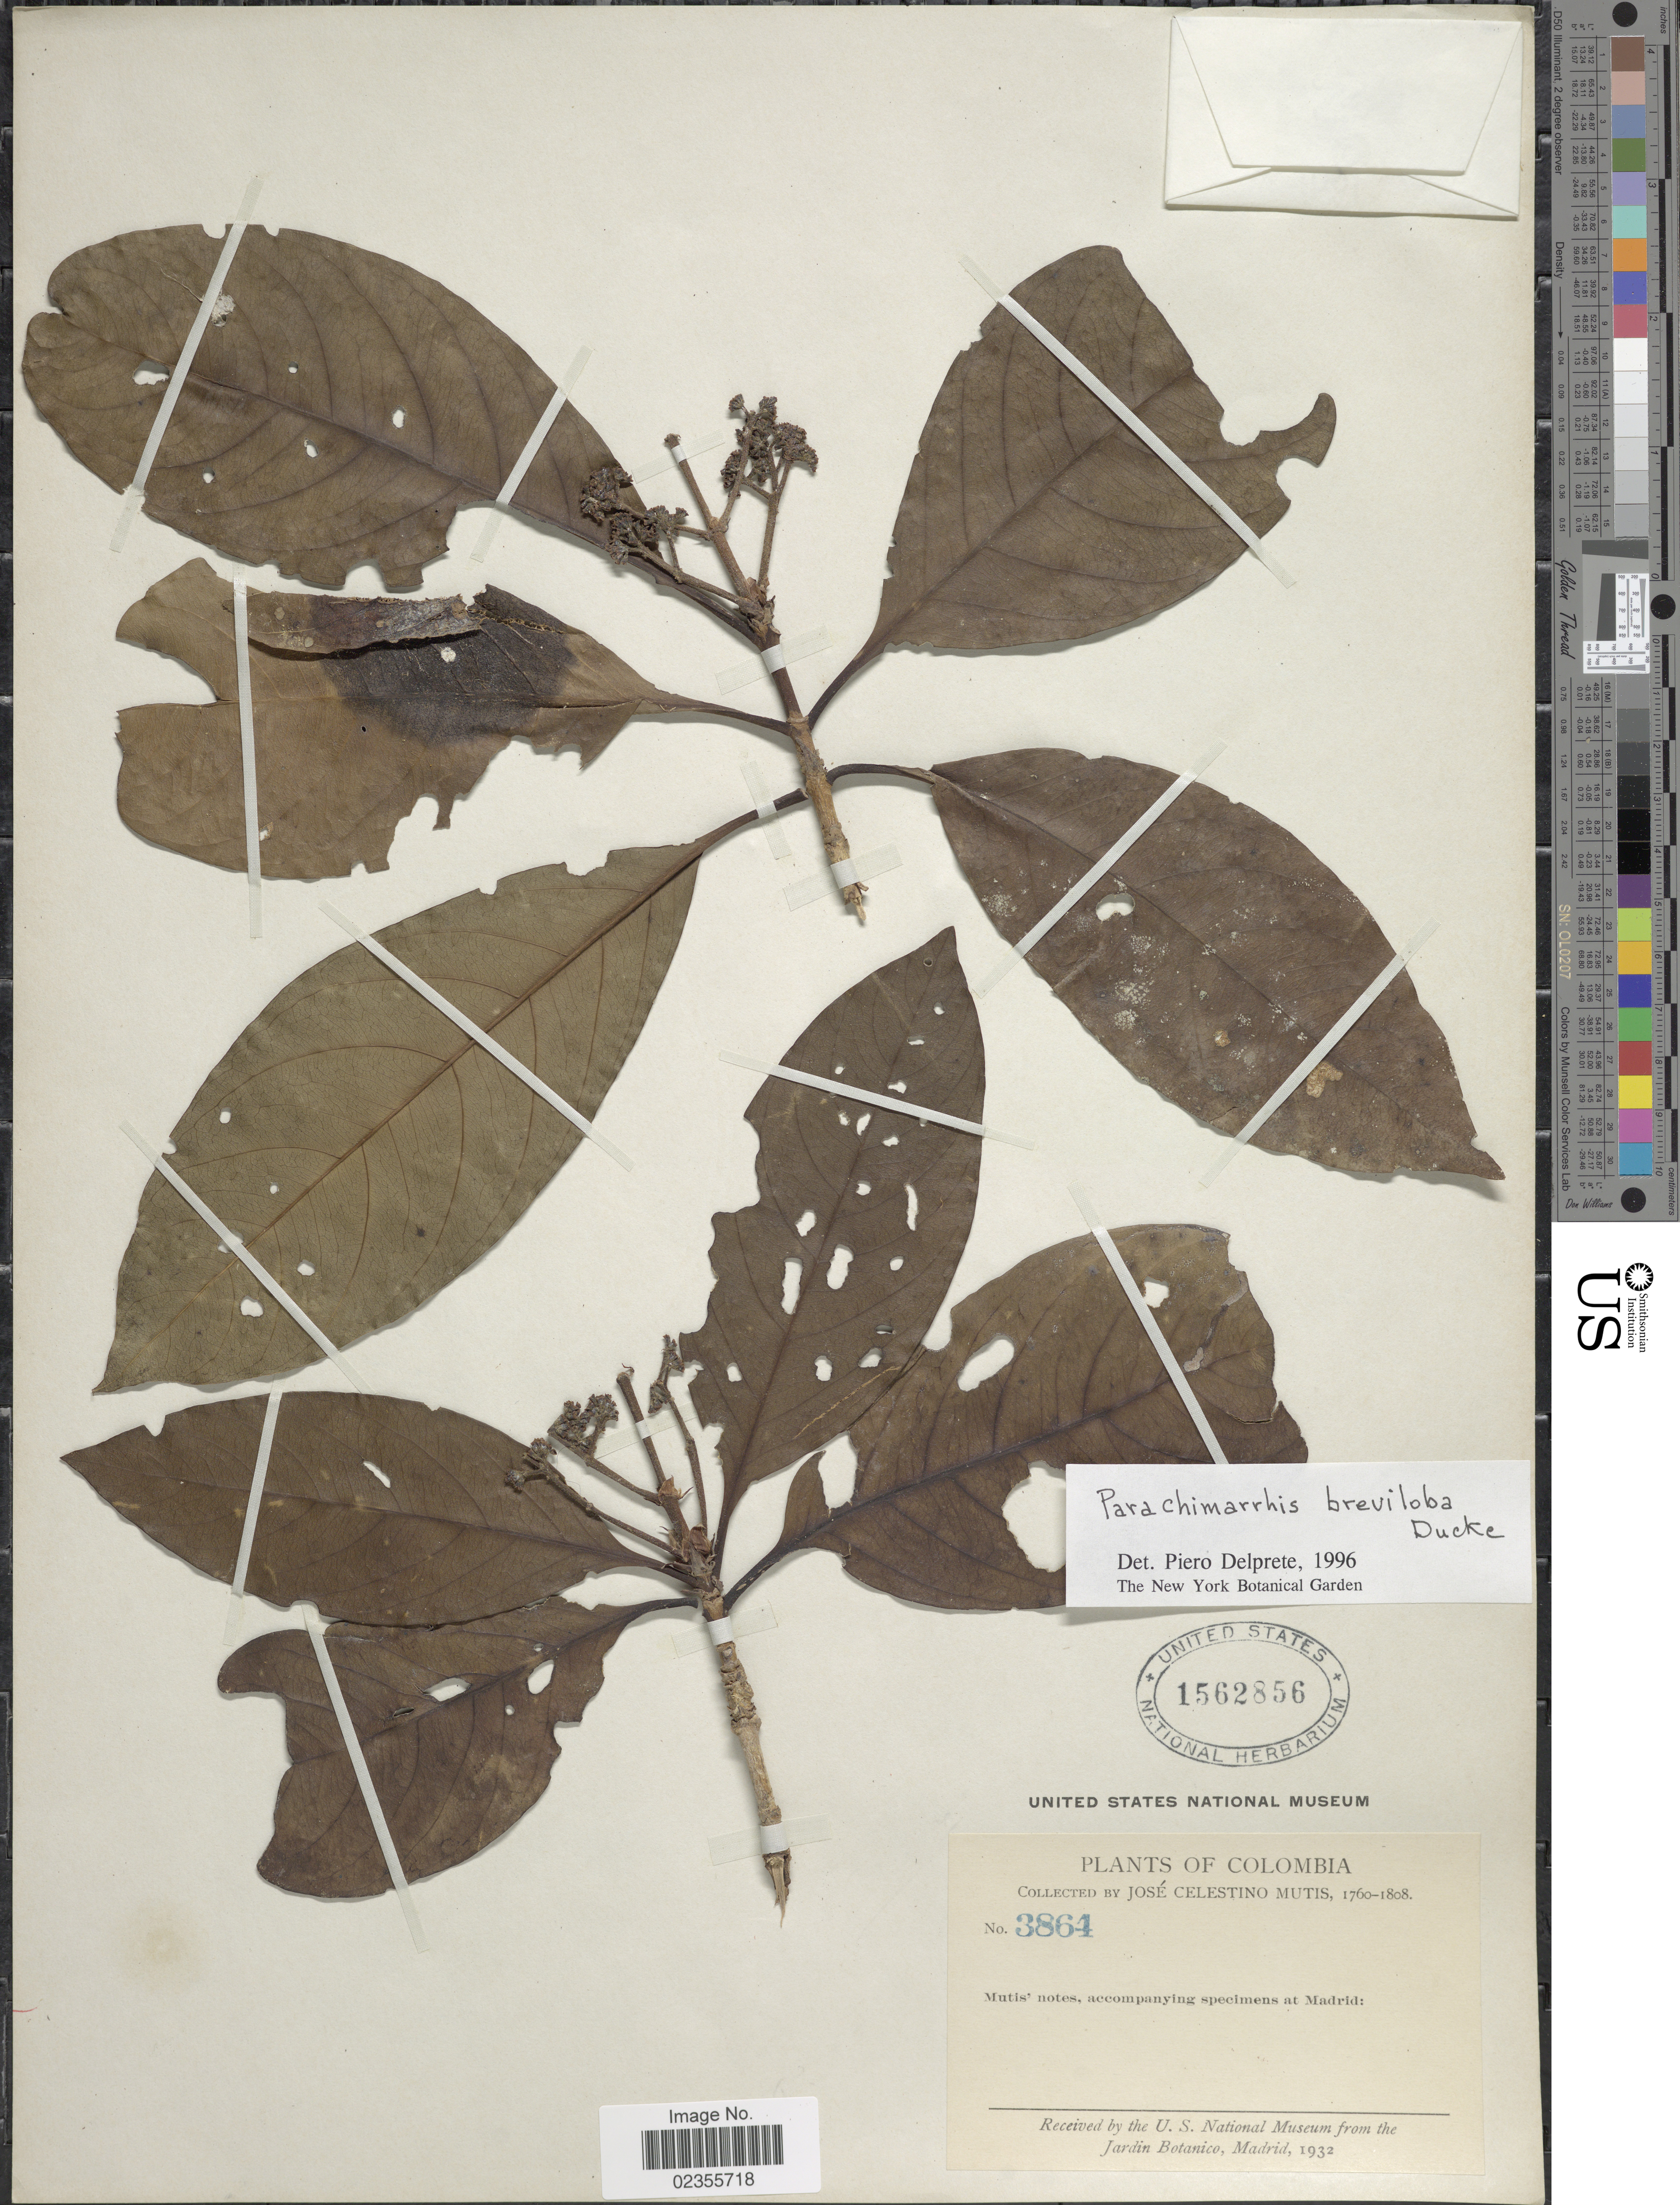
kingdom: Plantae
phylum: Tracheophyta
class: Magnoliopsida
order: Gentianales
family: Rubiaceae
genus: Parachimarrhis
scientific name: Parachimarrhis breviloba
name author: Ducke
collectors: J. C. B. Mutis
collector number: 3864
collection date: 1760/1808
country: Colombia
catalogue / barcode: US 1562856